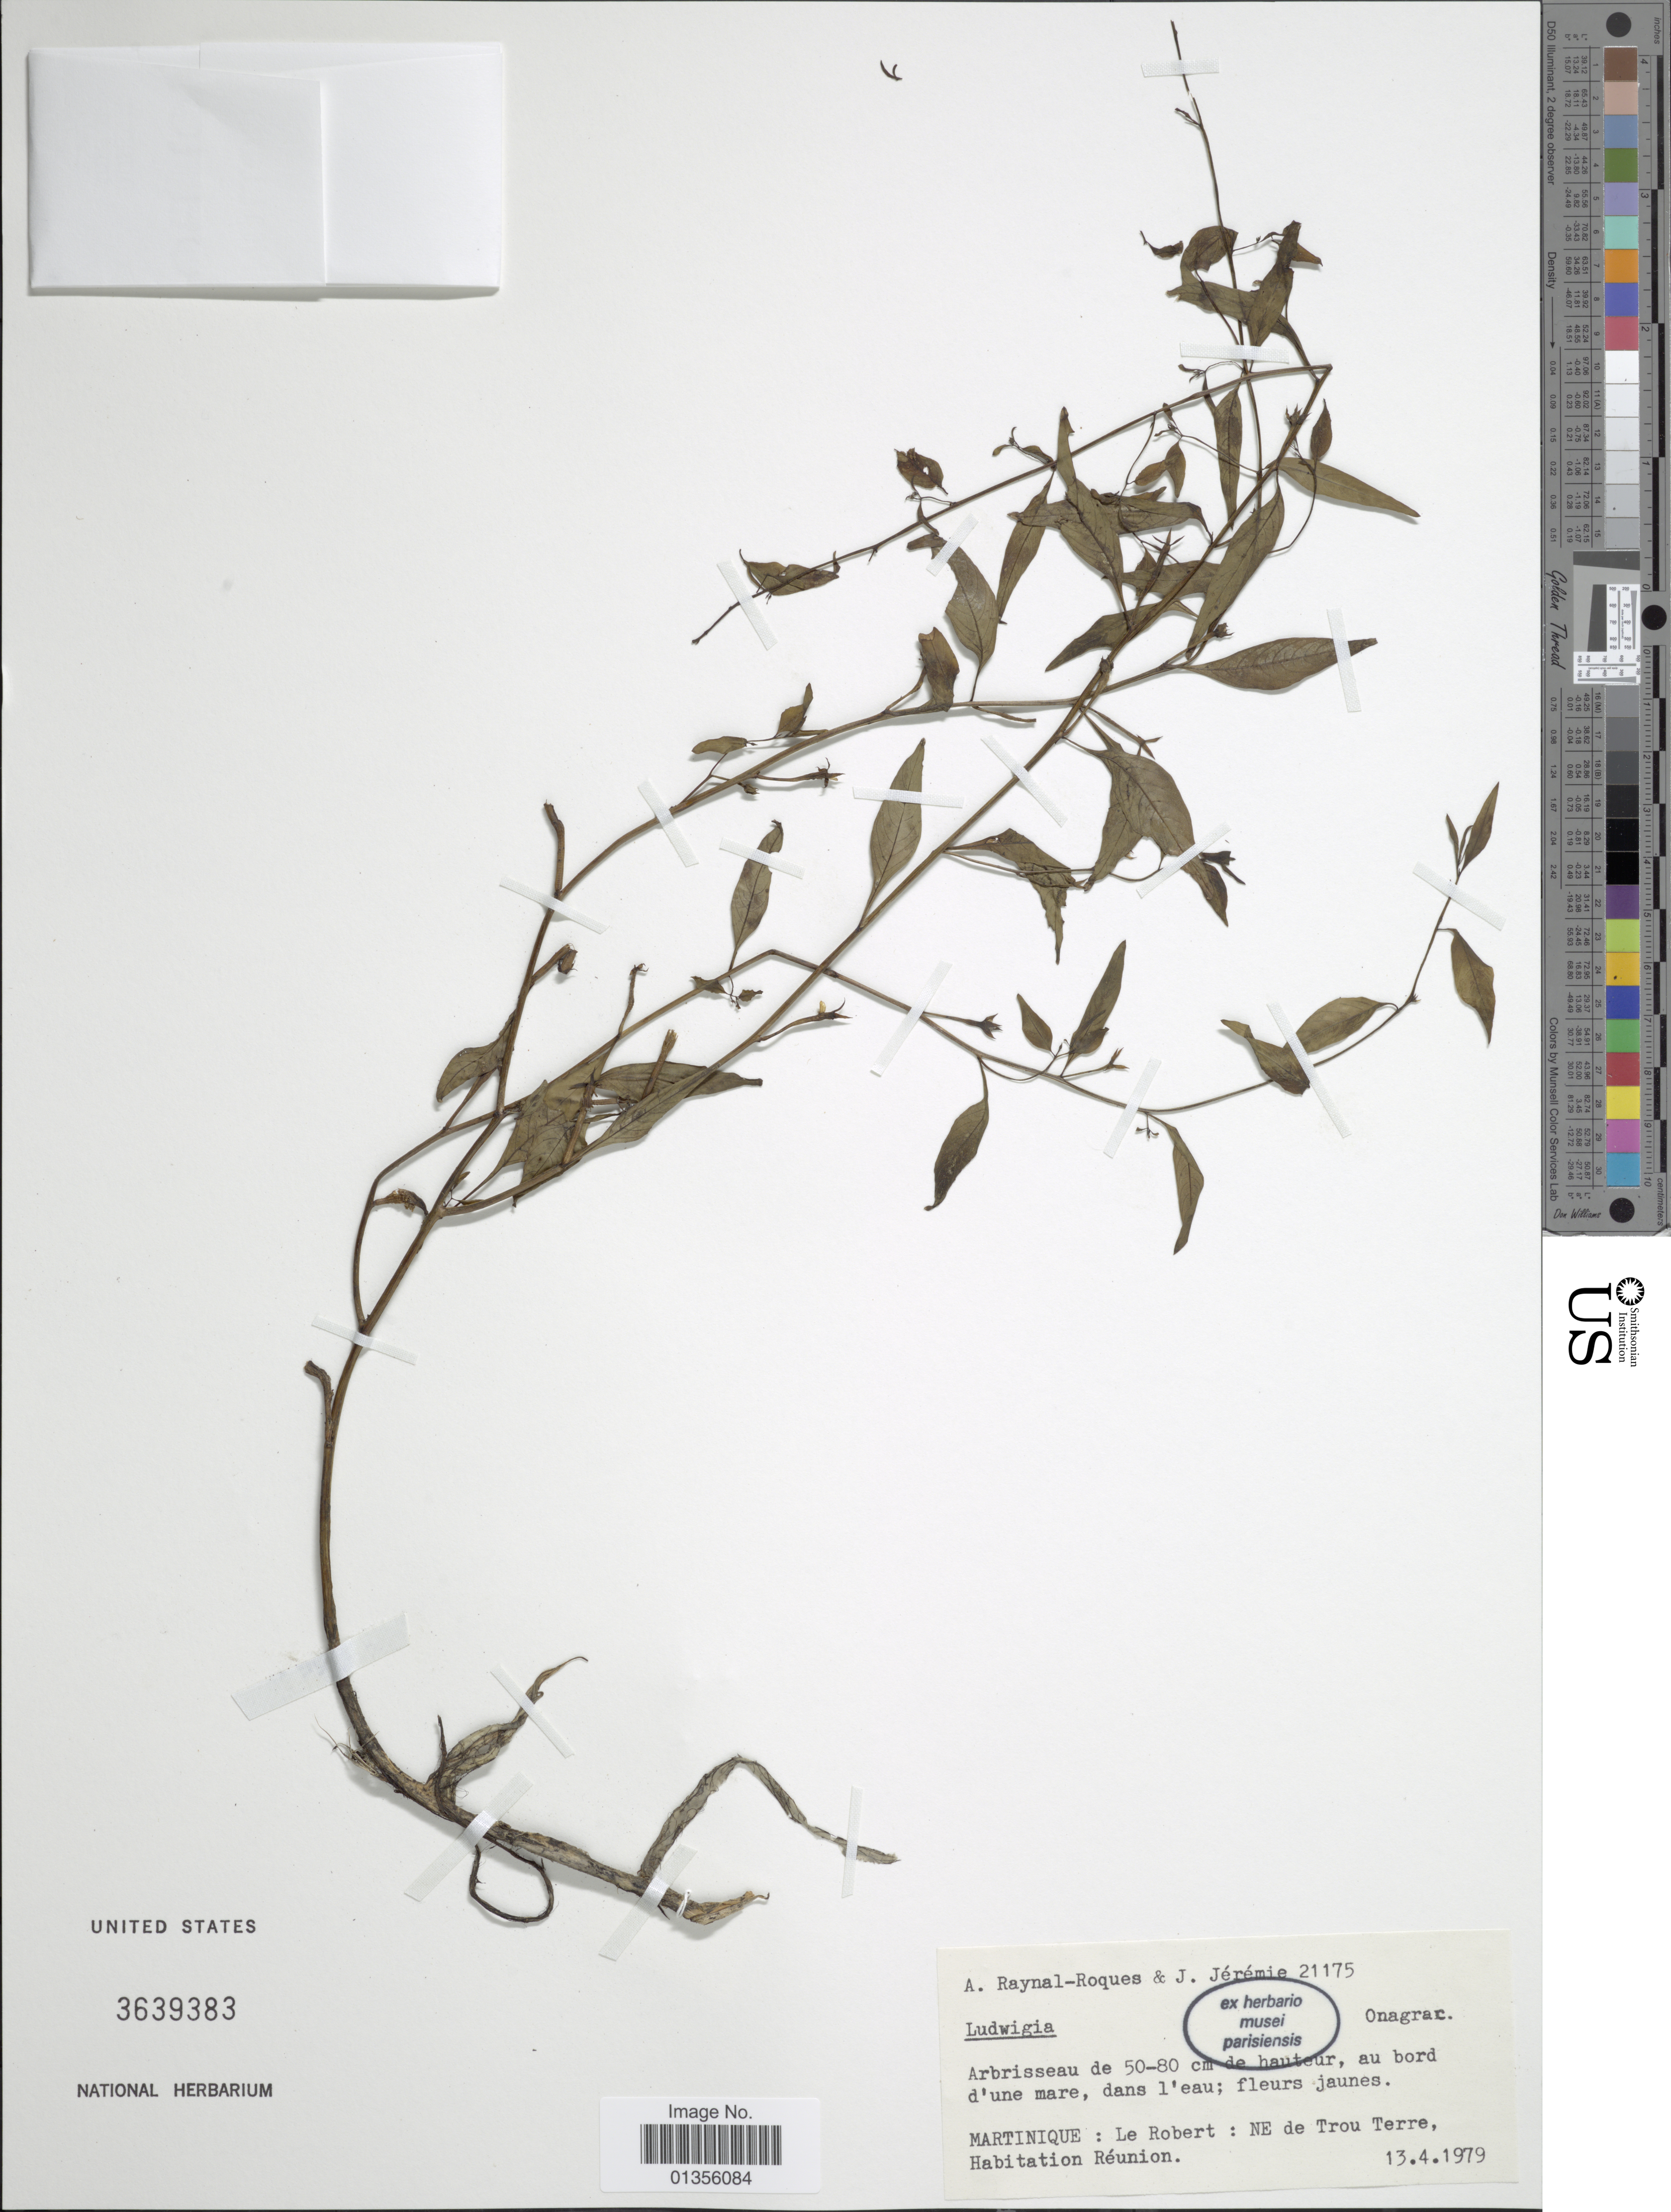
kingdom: Plantae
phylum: Tracheophyta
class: Magnoliopsida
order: Myrtales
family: Onagraceae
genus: Ludwigia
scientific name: Ludwigia sp.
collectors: A. M. Raynal & J. Jérémie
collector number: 21175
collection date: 1979-04-13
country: Martinique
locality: Le Robert: NE de Trou Terre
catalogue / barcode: US 3639383